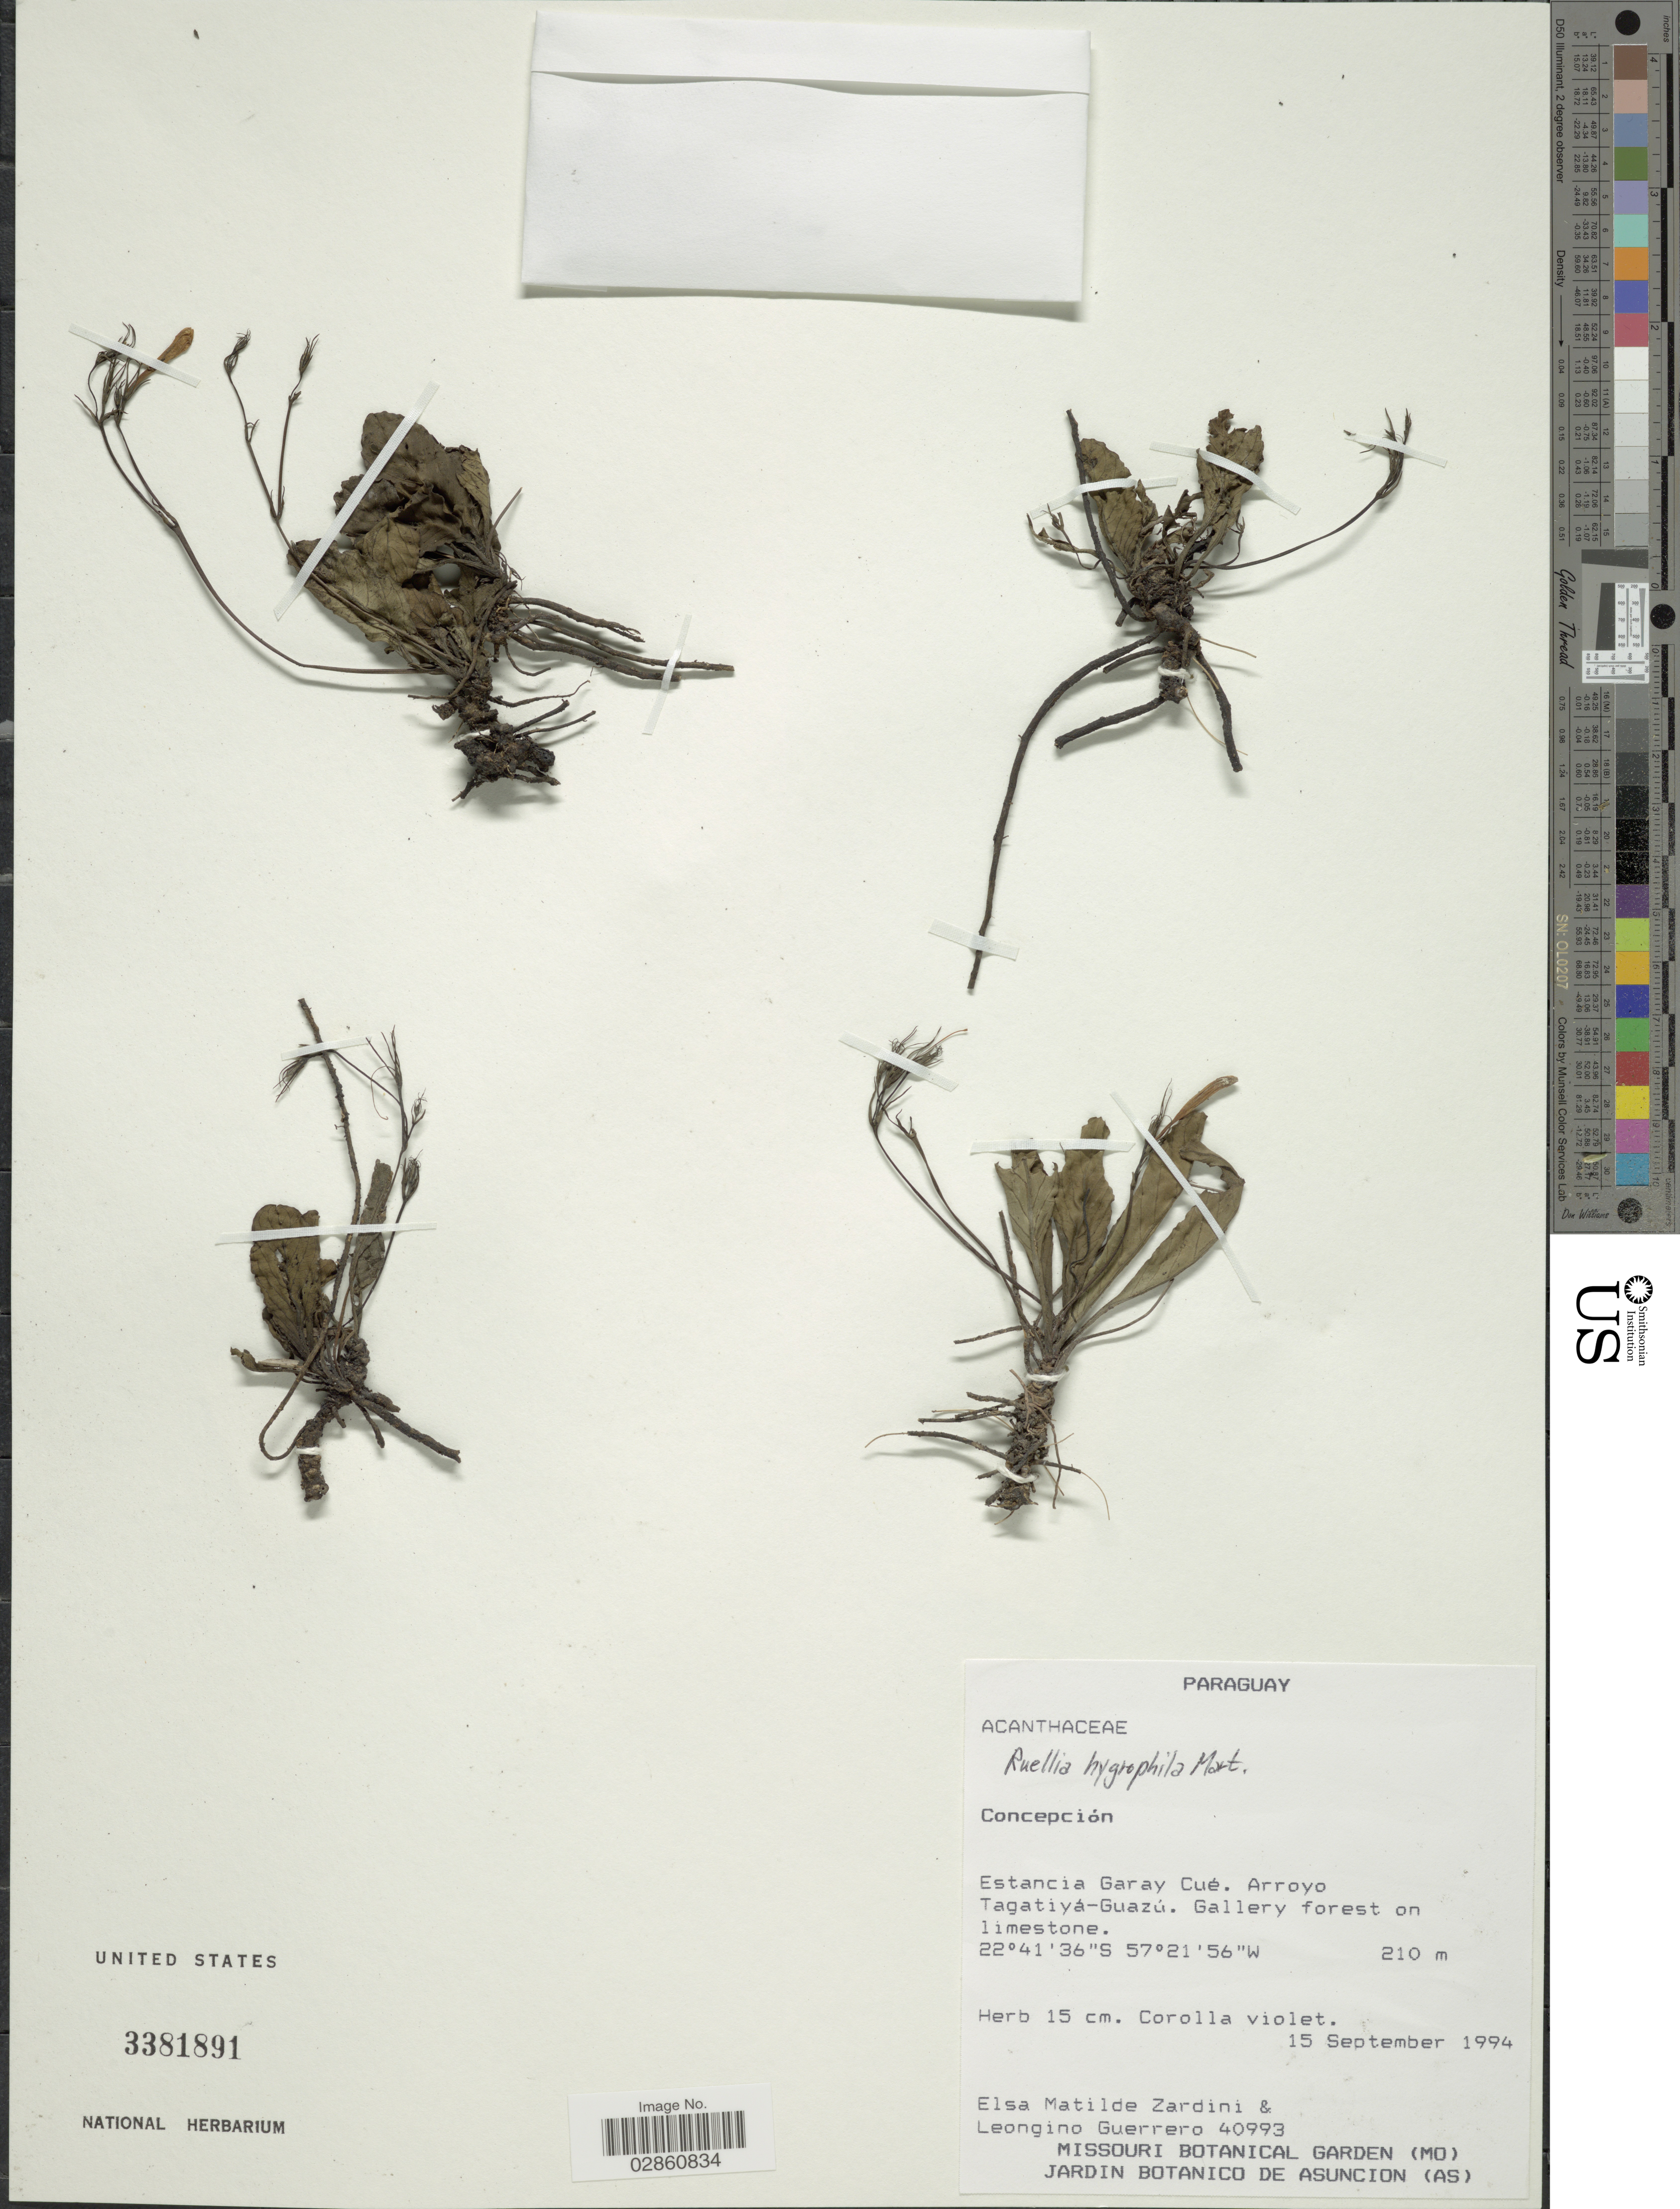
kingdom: Plantae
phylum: Tracheophyta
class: Magnoliopsida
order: Lamiales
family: Acanthaceae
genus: Ruellia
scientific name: Ruellia hygrophila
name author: Mart.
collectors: E. M. Zardini & L. Guerrero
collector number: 40993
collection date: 1994-09-15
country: Paraguay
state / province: Concepcion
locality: Estancia Garay Cué. Arroyo Tagatiyá-Guazú.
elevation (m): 210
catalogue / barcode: US 3381891